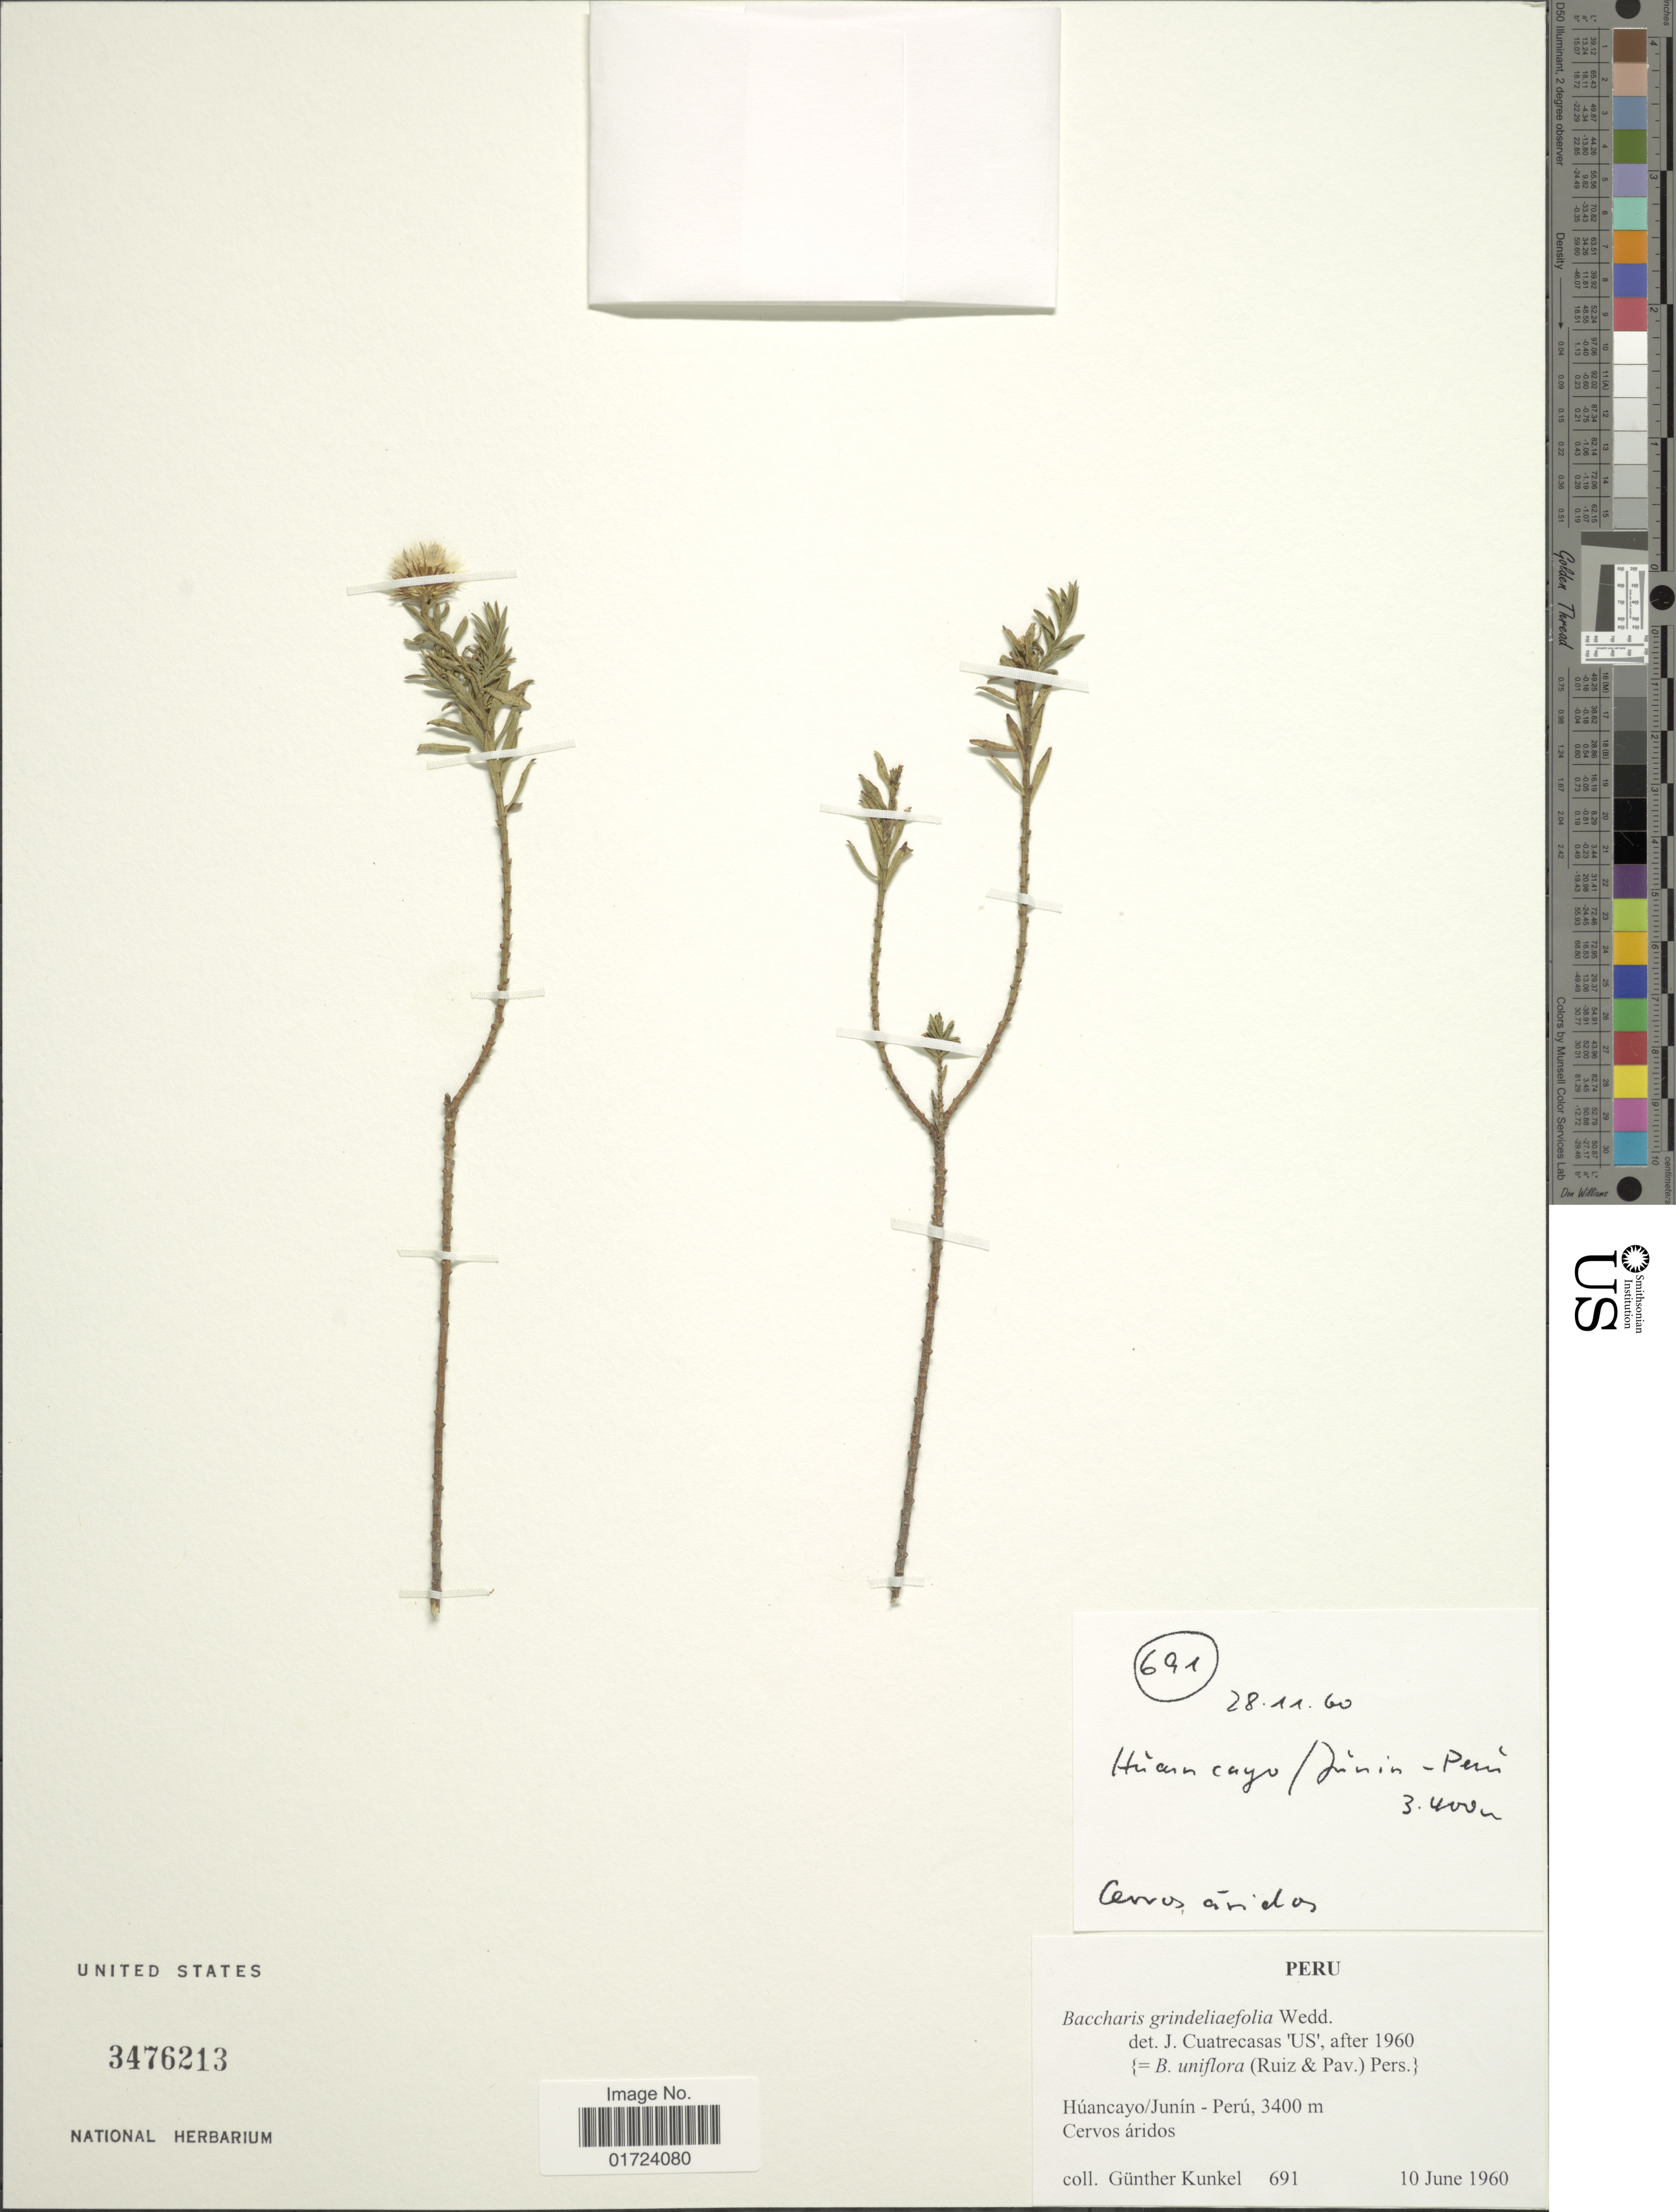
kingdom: Plantae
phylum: Tracheophyta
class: Magnoliopsida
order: Asterales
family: Asteraceae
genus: Baccharis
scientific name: Baccharis uniflora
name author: Pers.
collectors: G. Kunkel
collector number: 691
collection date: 1960-06-10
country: Peru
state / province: Junín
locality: Huancayo/Junin - Peru.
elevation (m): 3400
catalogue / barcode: US 3476213